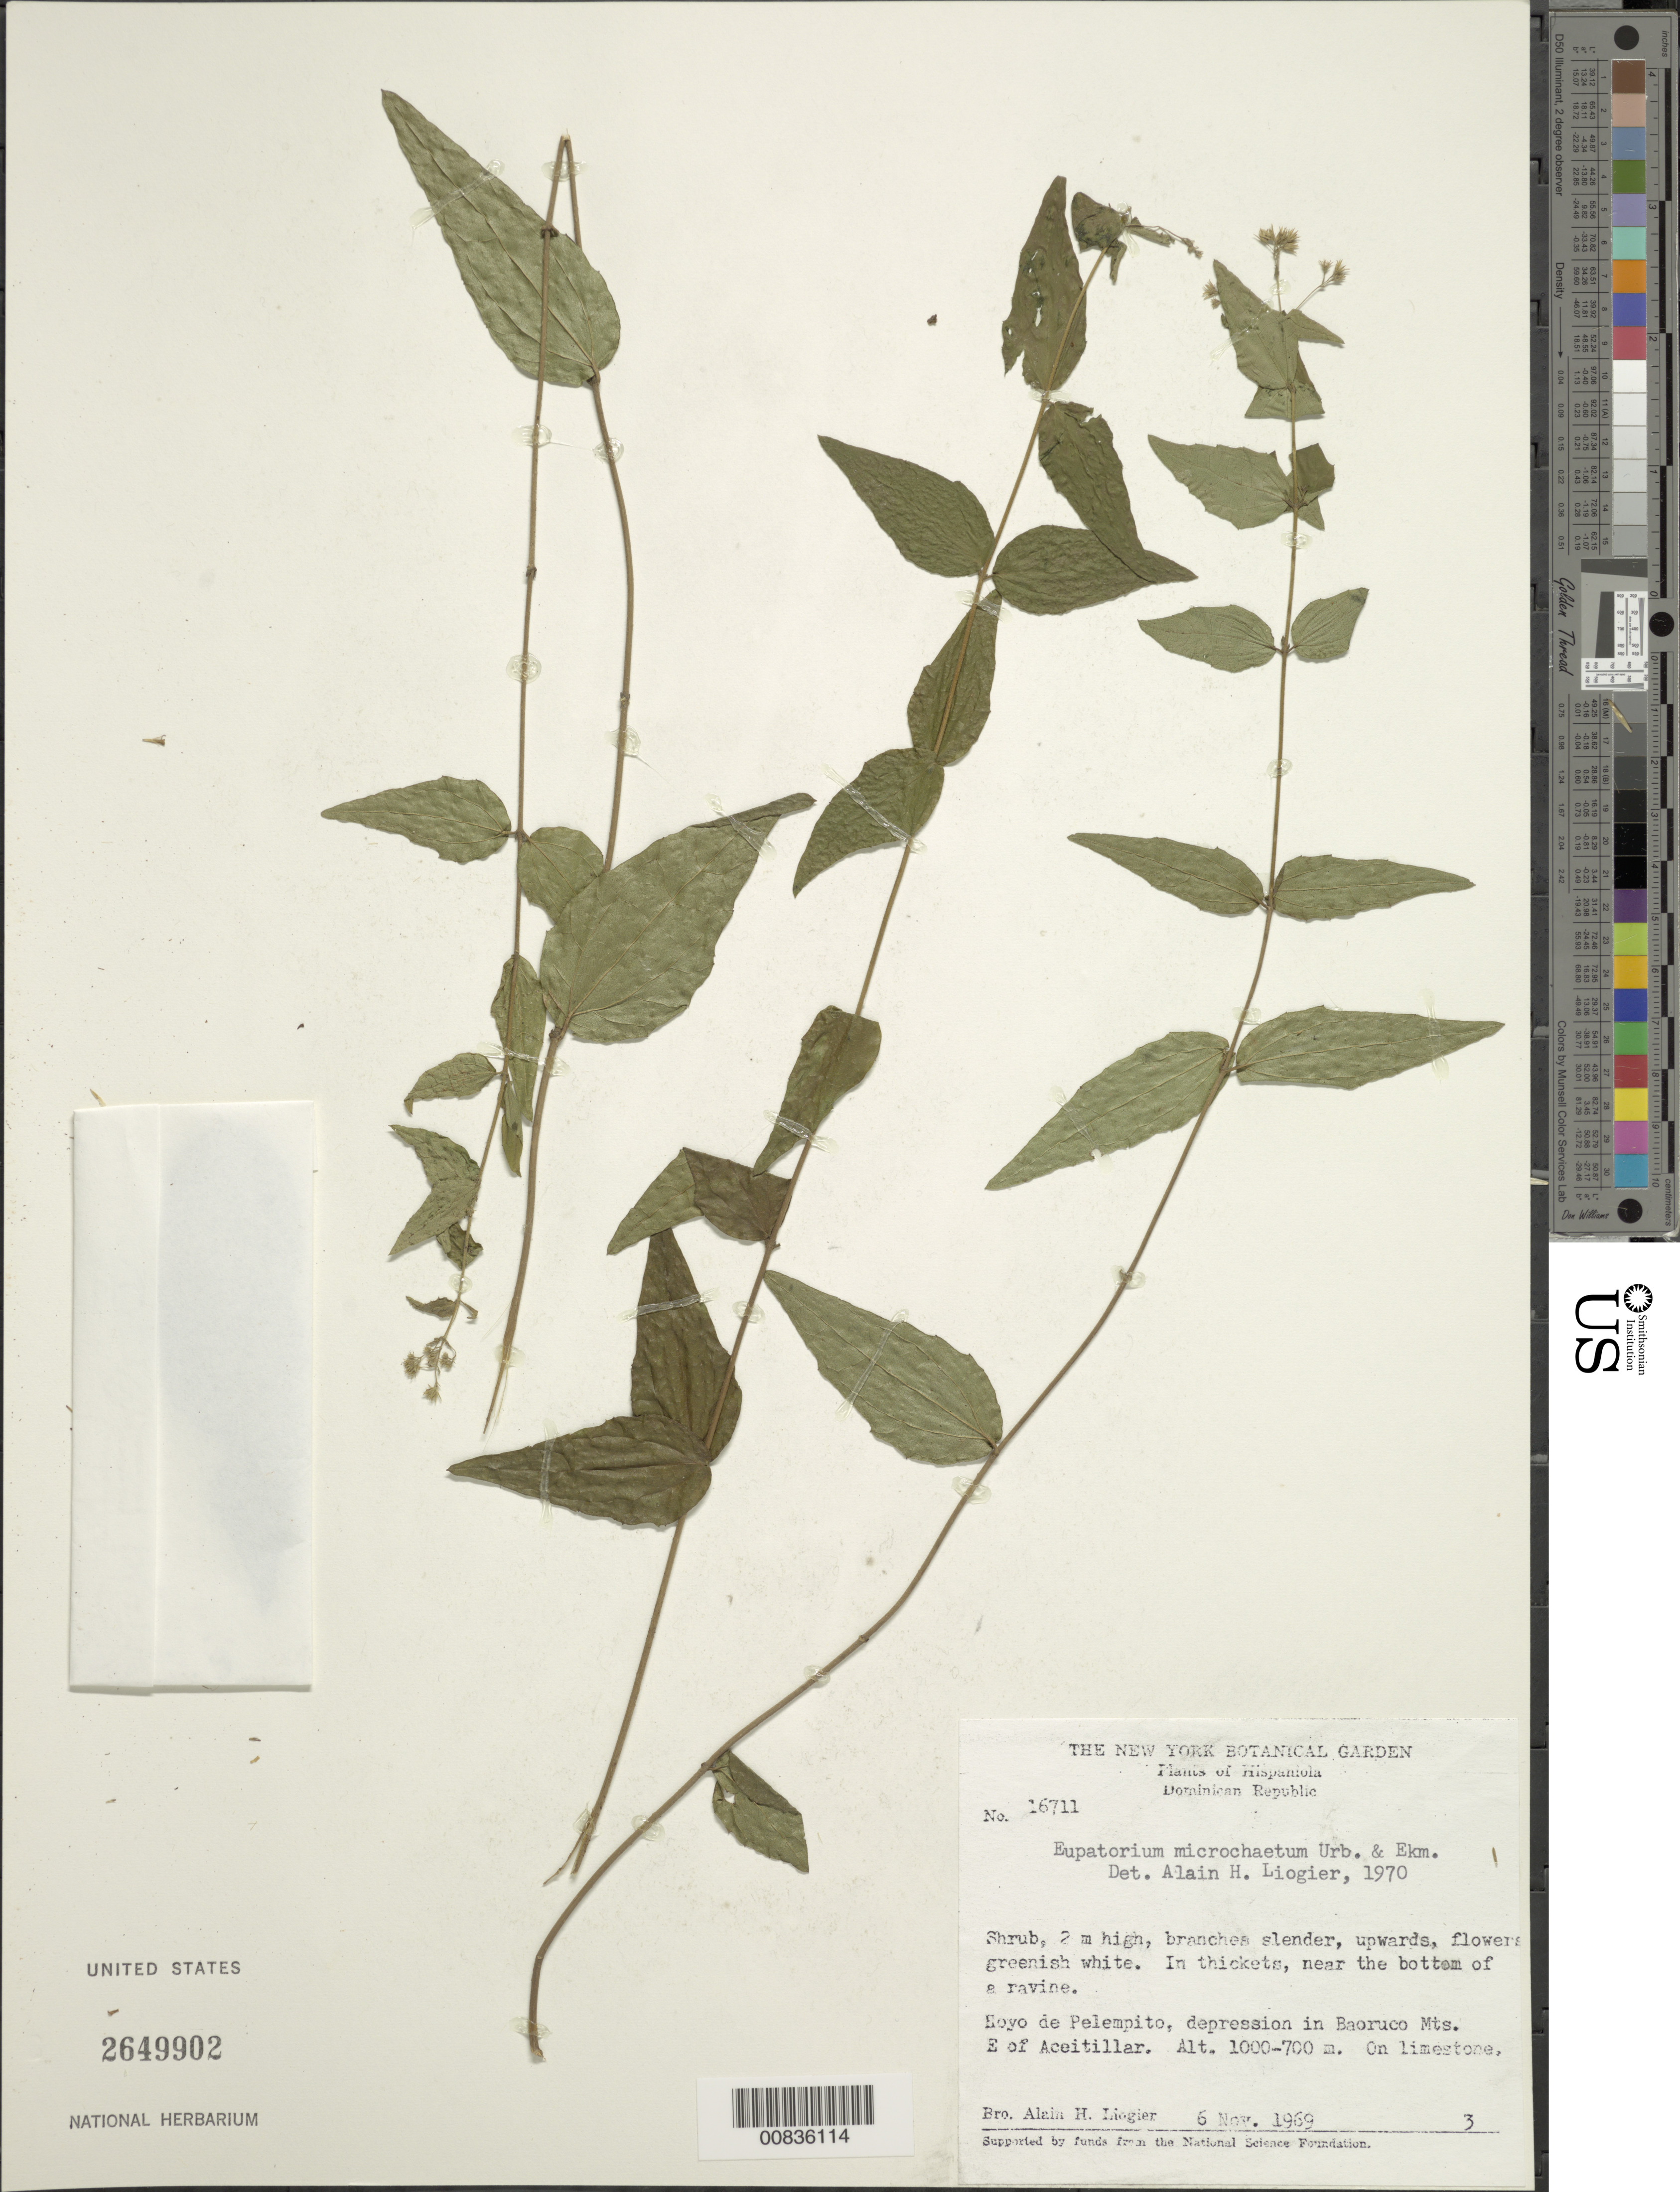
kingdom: Plantae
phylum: Tracheophyta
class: Magnoliopsida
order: Asterales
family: Asteraceae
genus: Koanophyllon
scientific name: Koanophyllon microchaetum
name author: (Urb. & Ekman) R.M. King & H. Rob.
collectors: A. H. Liogier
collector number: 16711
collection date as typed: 06 Nov 1969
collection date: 1969-11-06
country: Dominican Republic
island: Hispaniola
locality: Hoy de Pelempito, depression in Baoruco Mts, E of Aceitillar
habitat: In thickets on limestone, near the bottom of a ravine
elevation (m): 700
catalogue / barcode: US 2649902